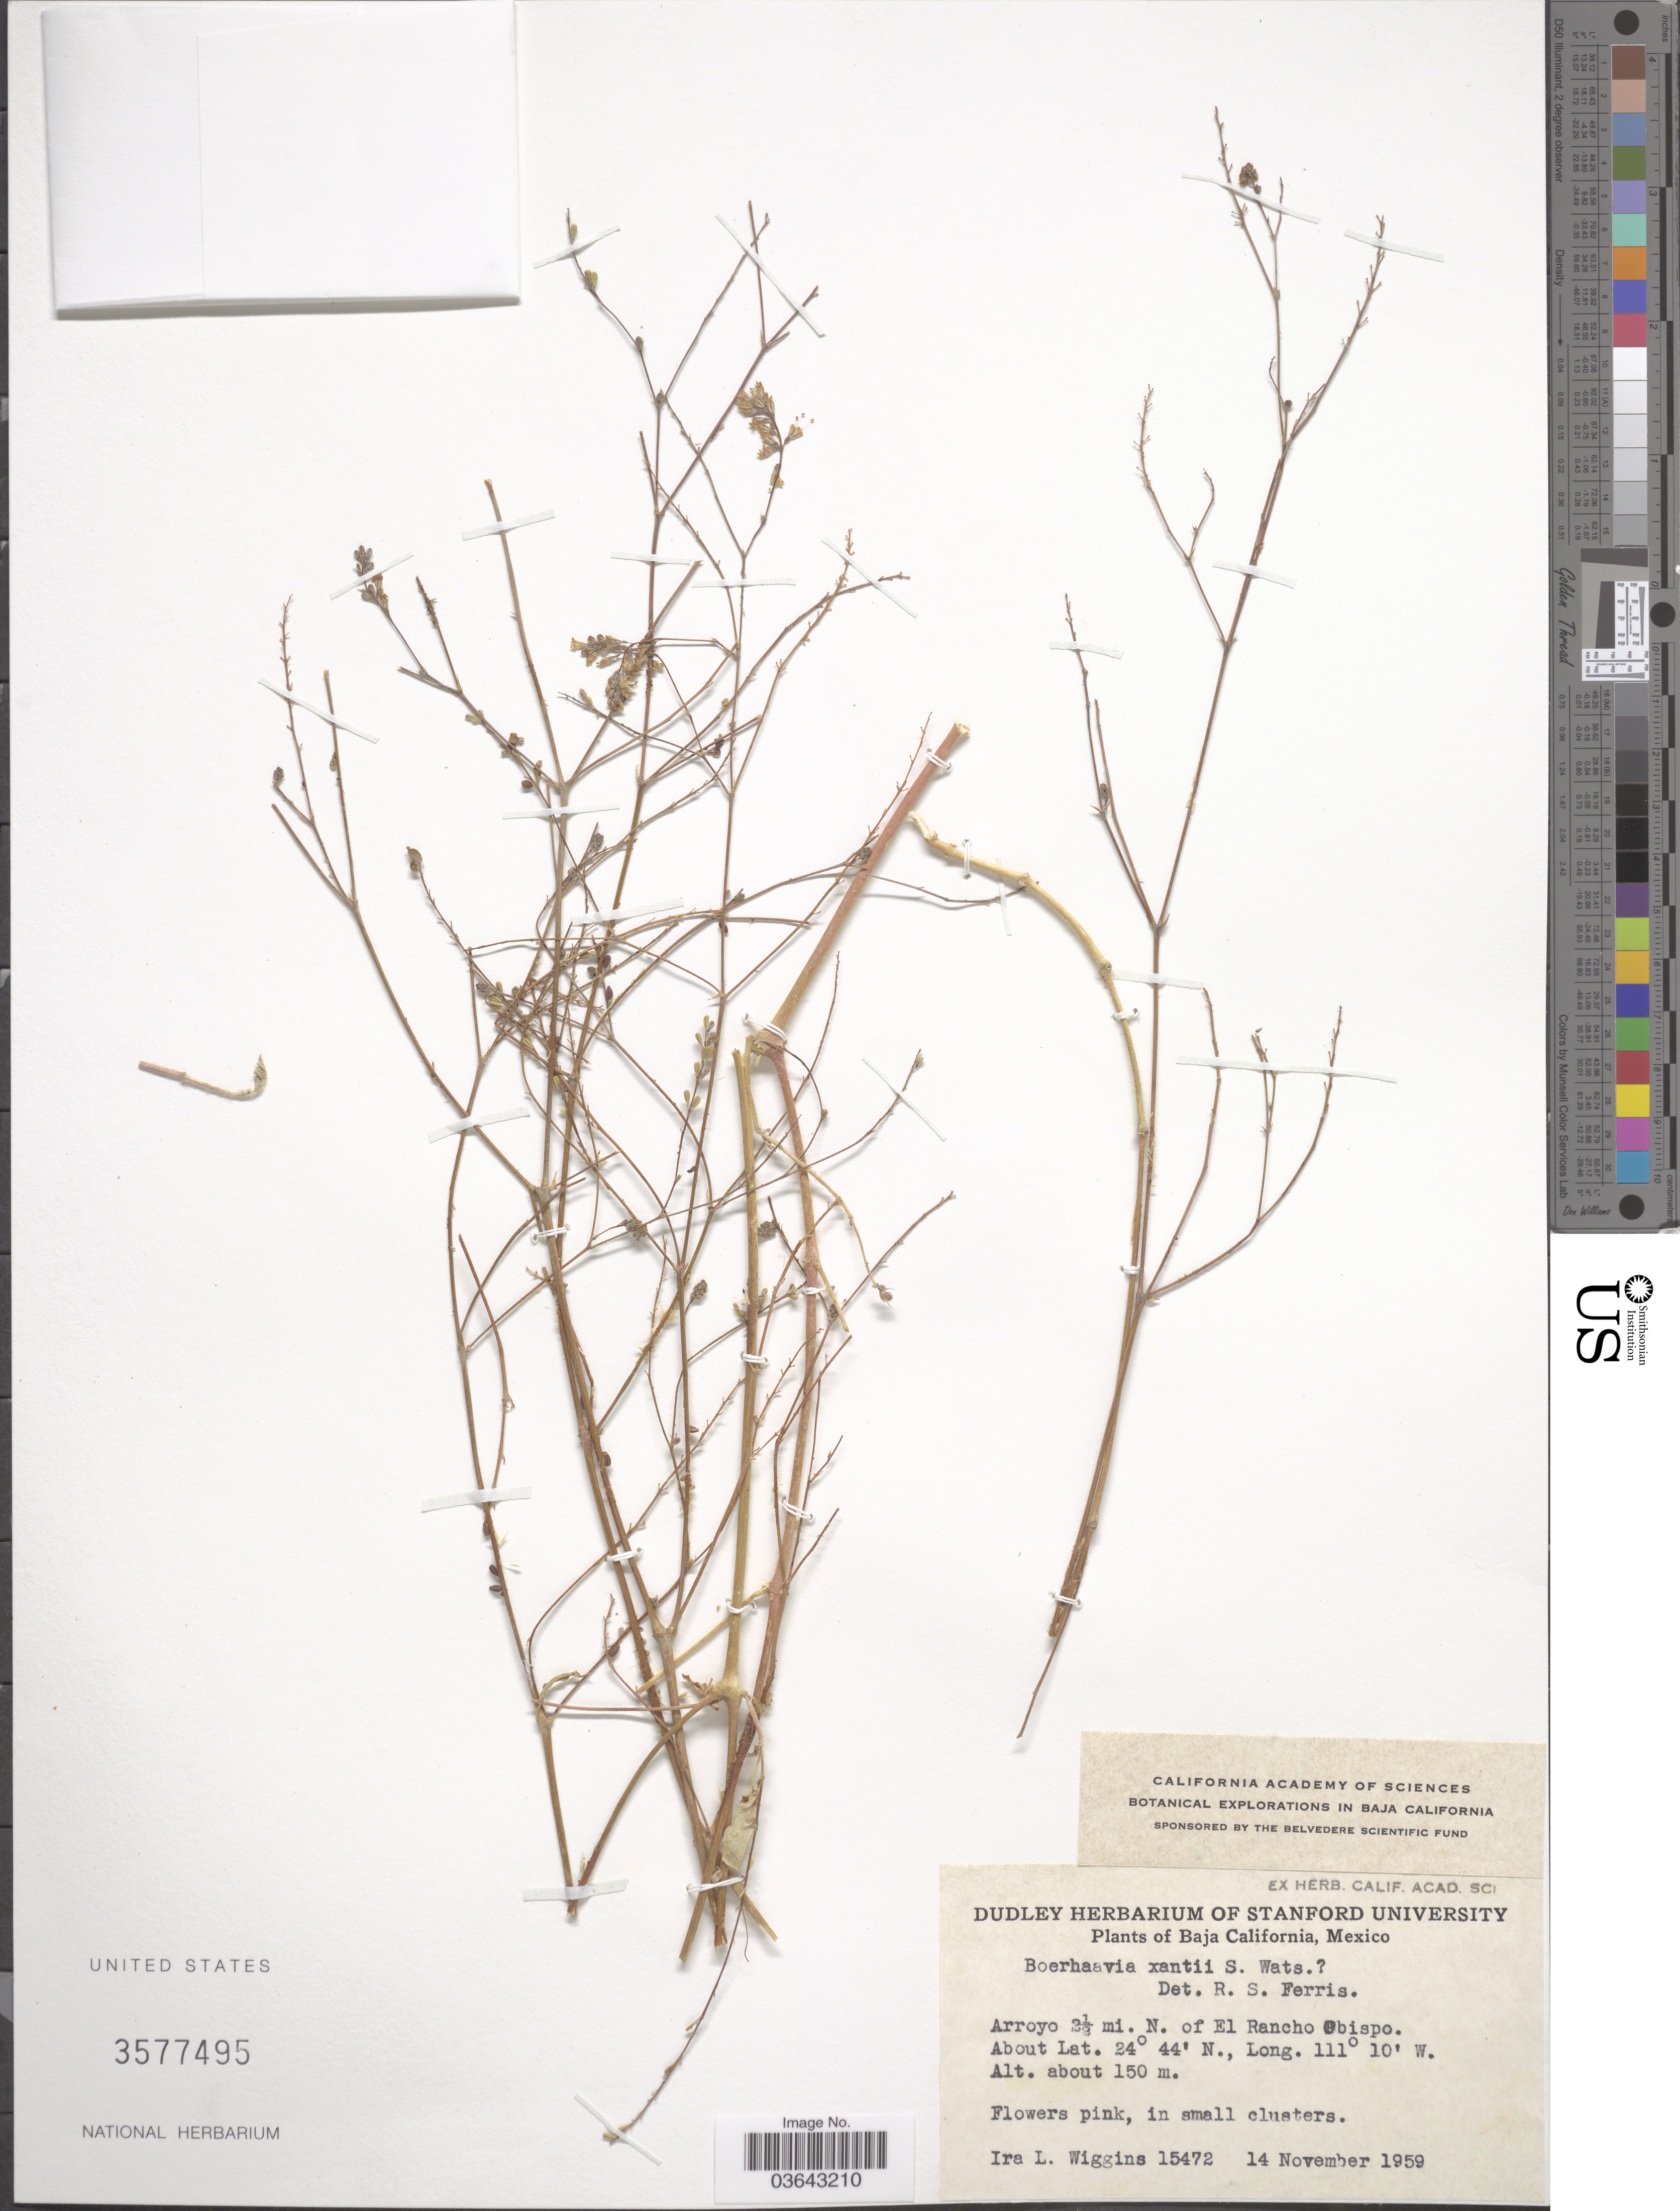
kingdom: Plantae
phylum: Tracheophyta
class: Magnoliopsida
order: Caryophyllales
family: Nyctaginaceae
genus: Boerhavia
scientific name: Boerhavia xanti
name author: S. Watson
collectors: I. L. Wiggins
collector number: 15472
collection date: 1959-11-14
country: Mexico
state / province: Baja California Sur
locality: Arroyo 2½ mi. N. of El Rancho Obispo.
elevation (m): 150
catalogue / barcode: US 3577495